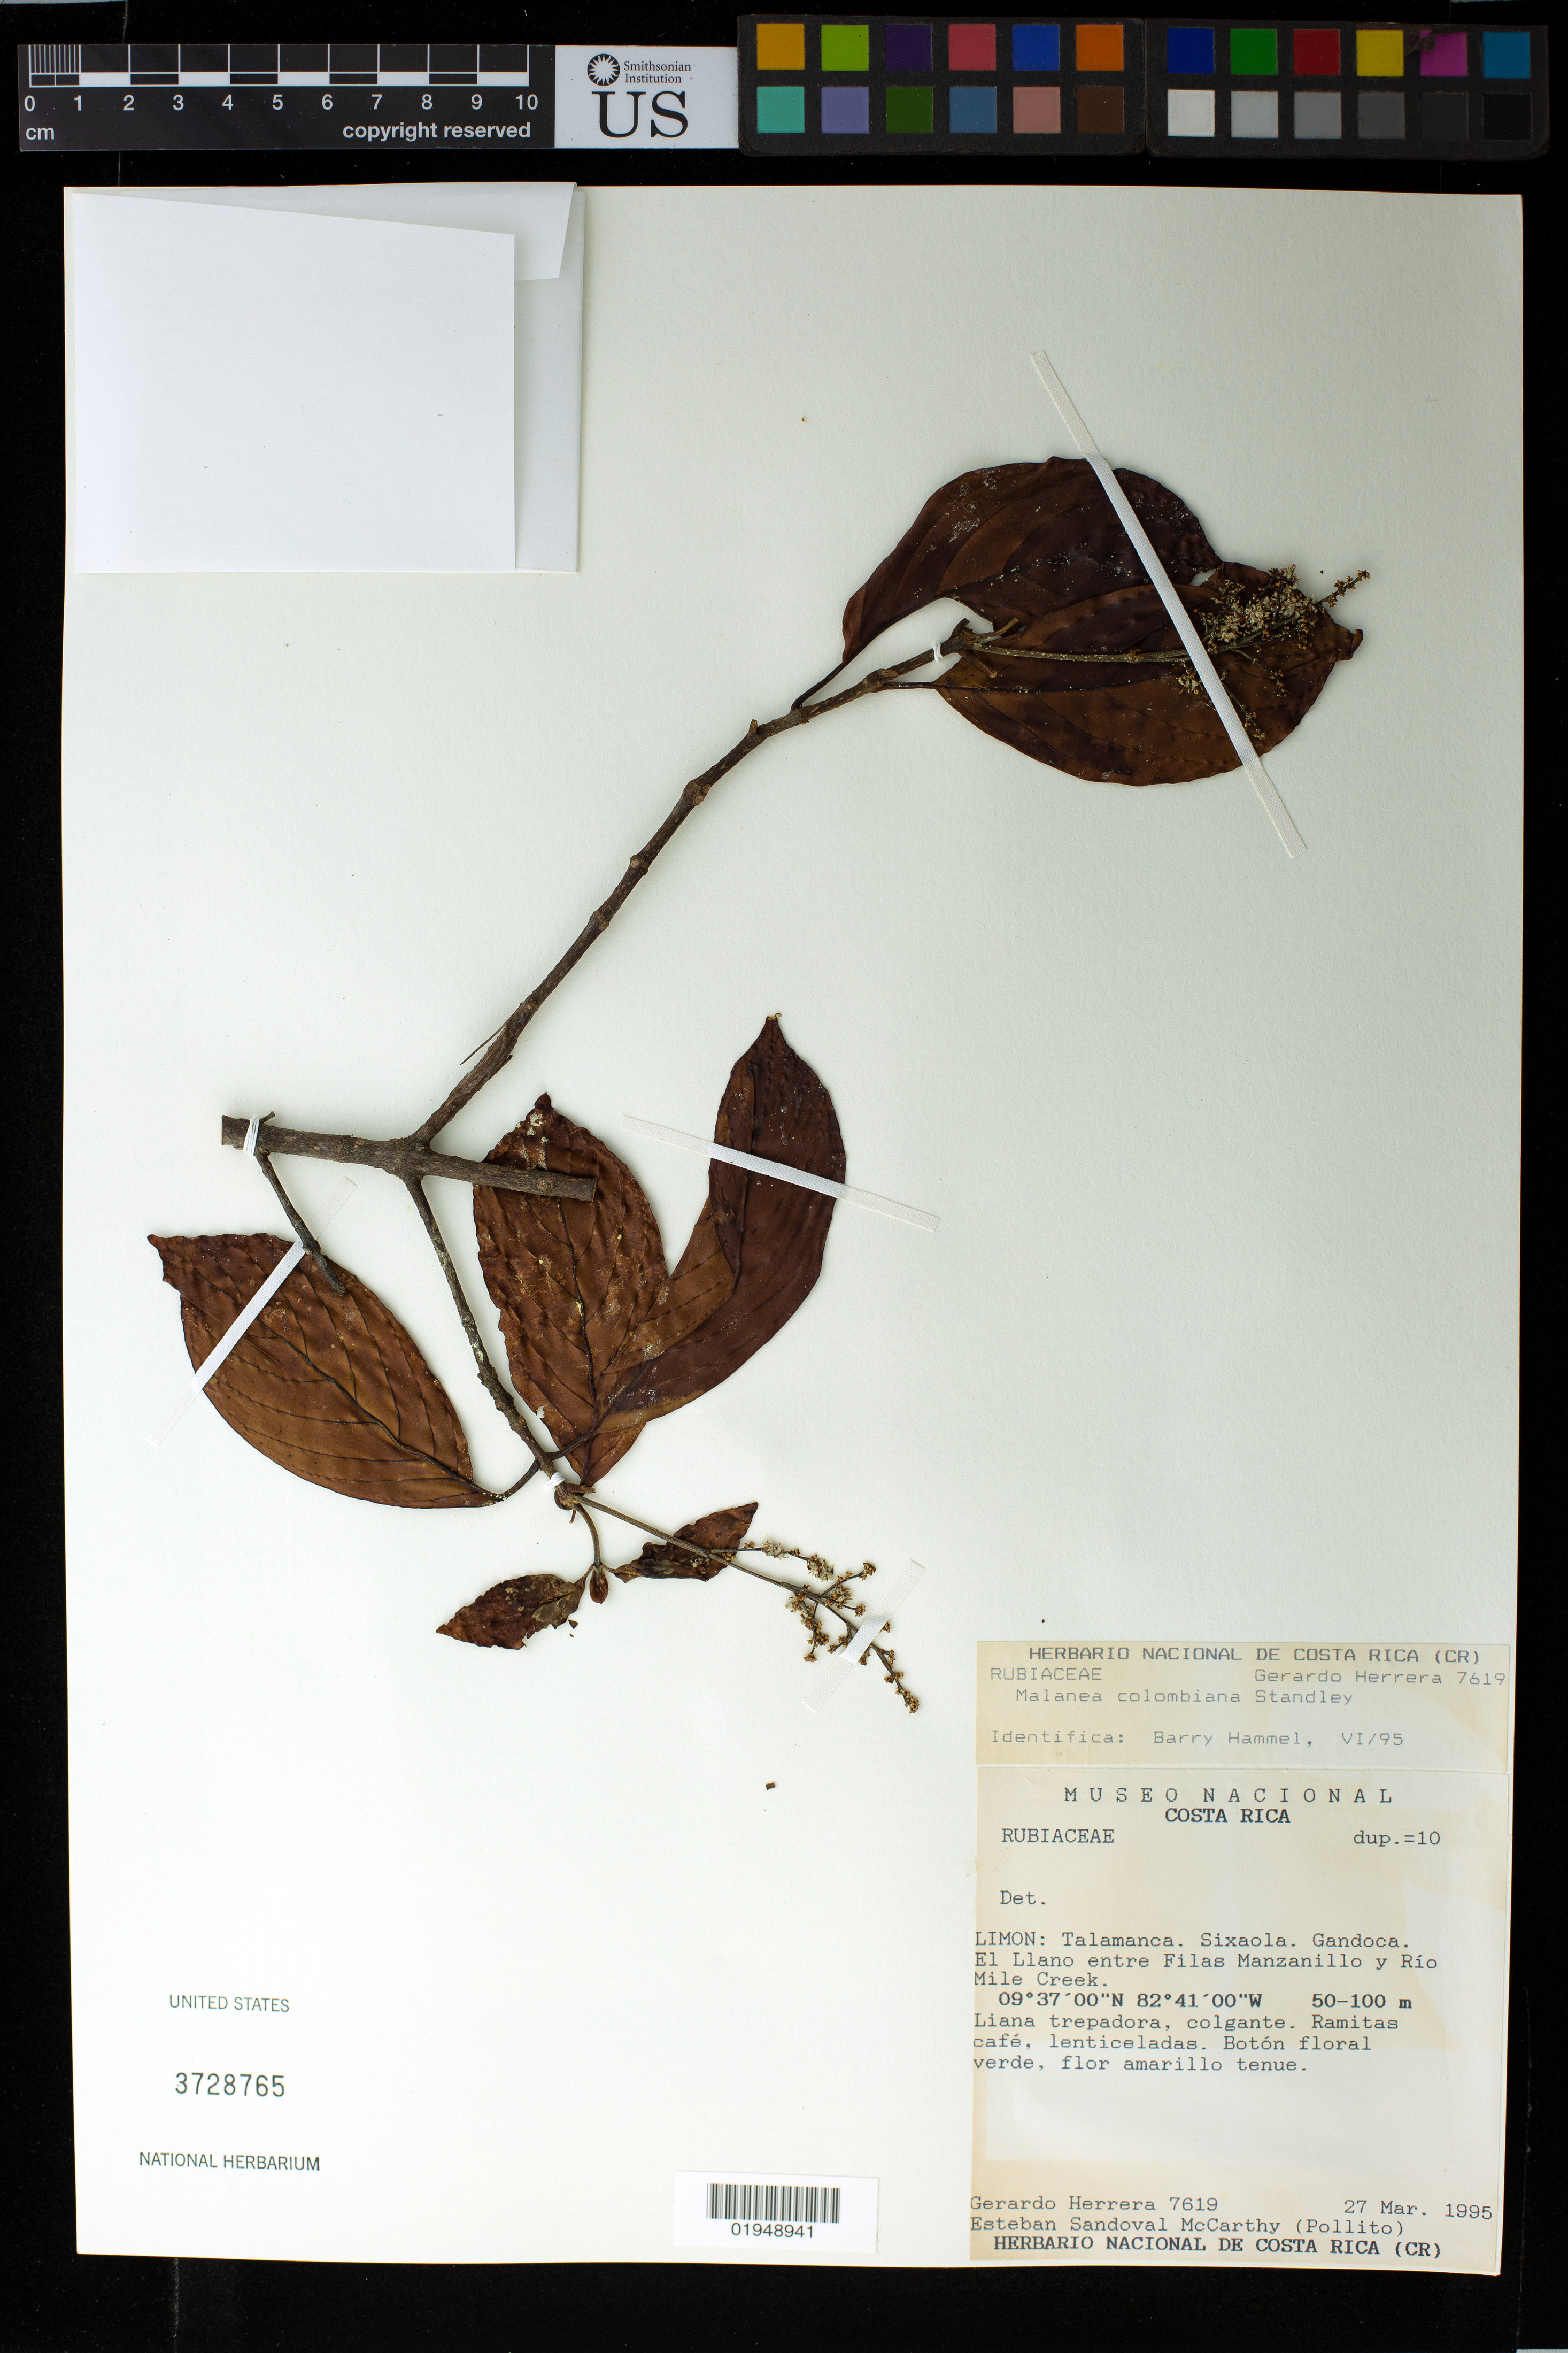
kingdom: Plantae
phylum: Tracheophyta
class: Magnoliopsida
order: Gentianales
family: Rubiaceae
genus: Malanea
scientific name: Malanea colombiana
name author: Standl.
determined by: Hammel, Barry E., (MO), Missouri Botanical Garden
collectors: G. Herrera & E. McCarthy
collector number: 7619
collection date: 1995-03-25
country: Costa Rica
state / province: Limón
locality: Talamanca. Sixaola. Gandoca. El Llano entre Filas Manzanillo y Rio Mile Creek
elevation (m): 50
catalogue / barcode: US 3728765